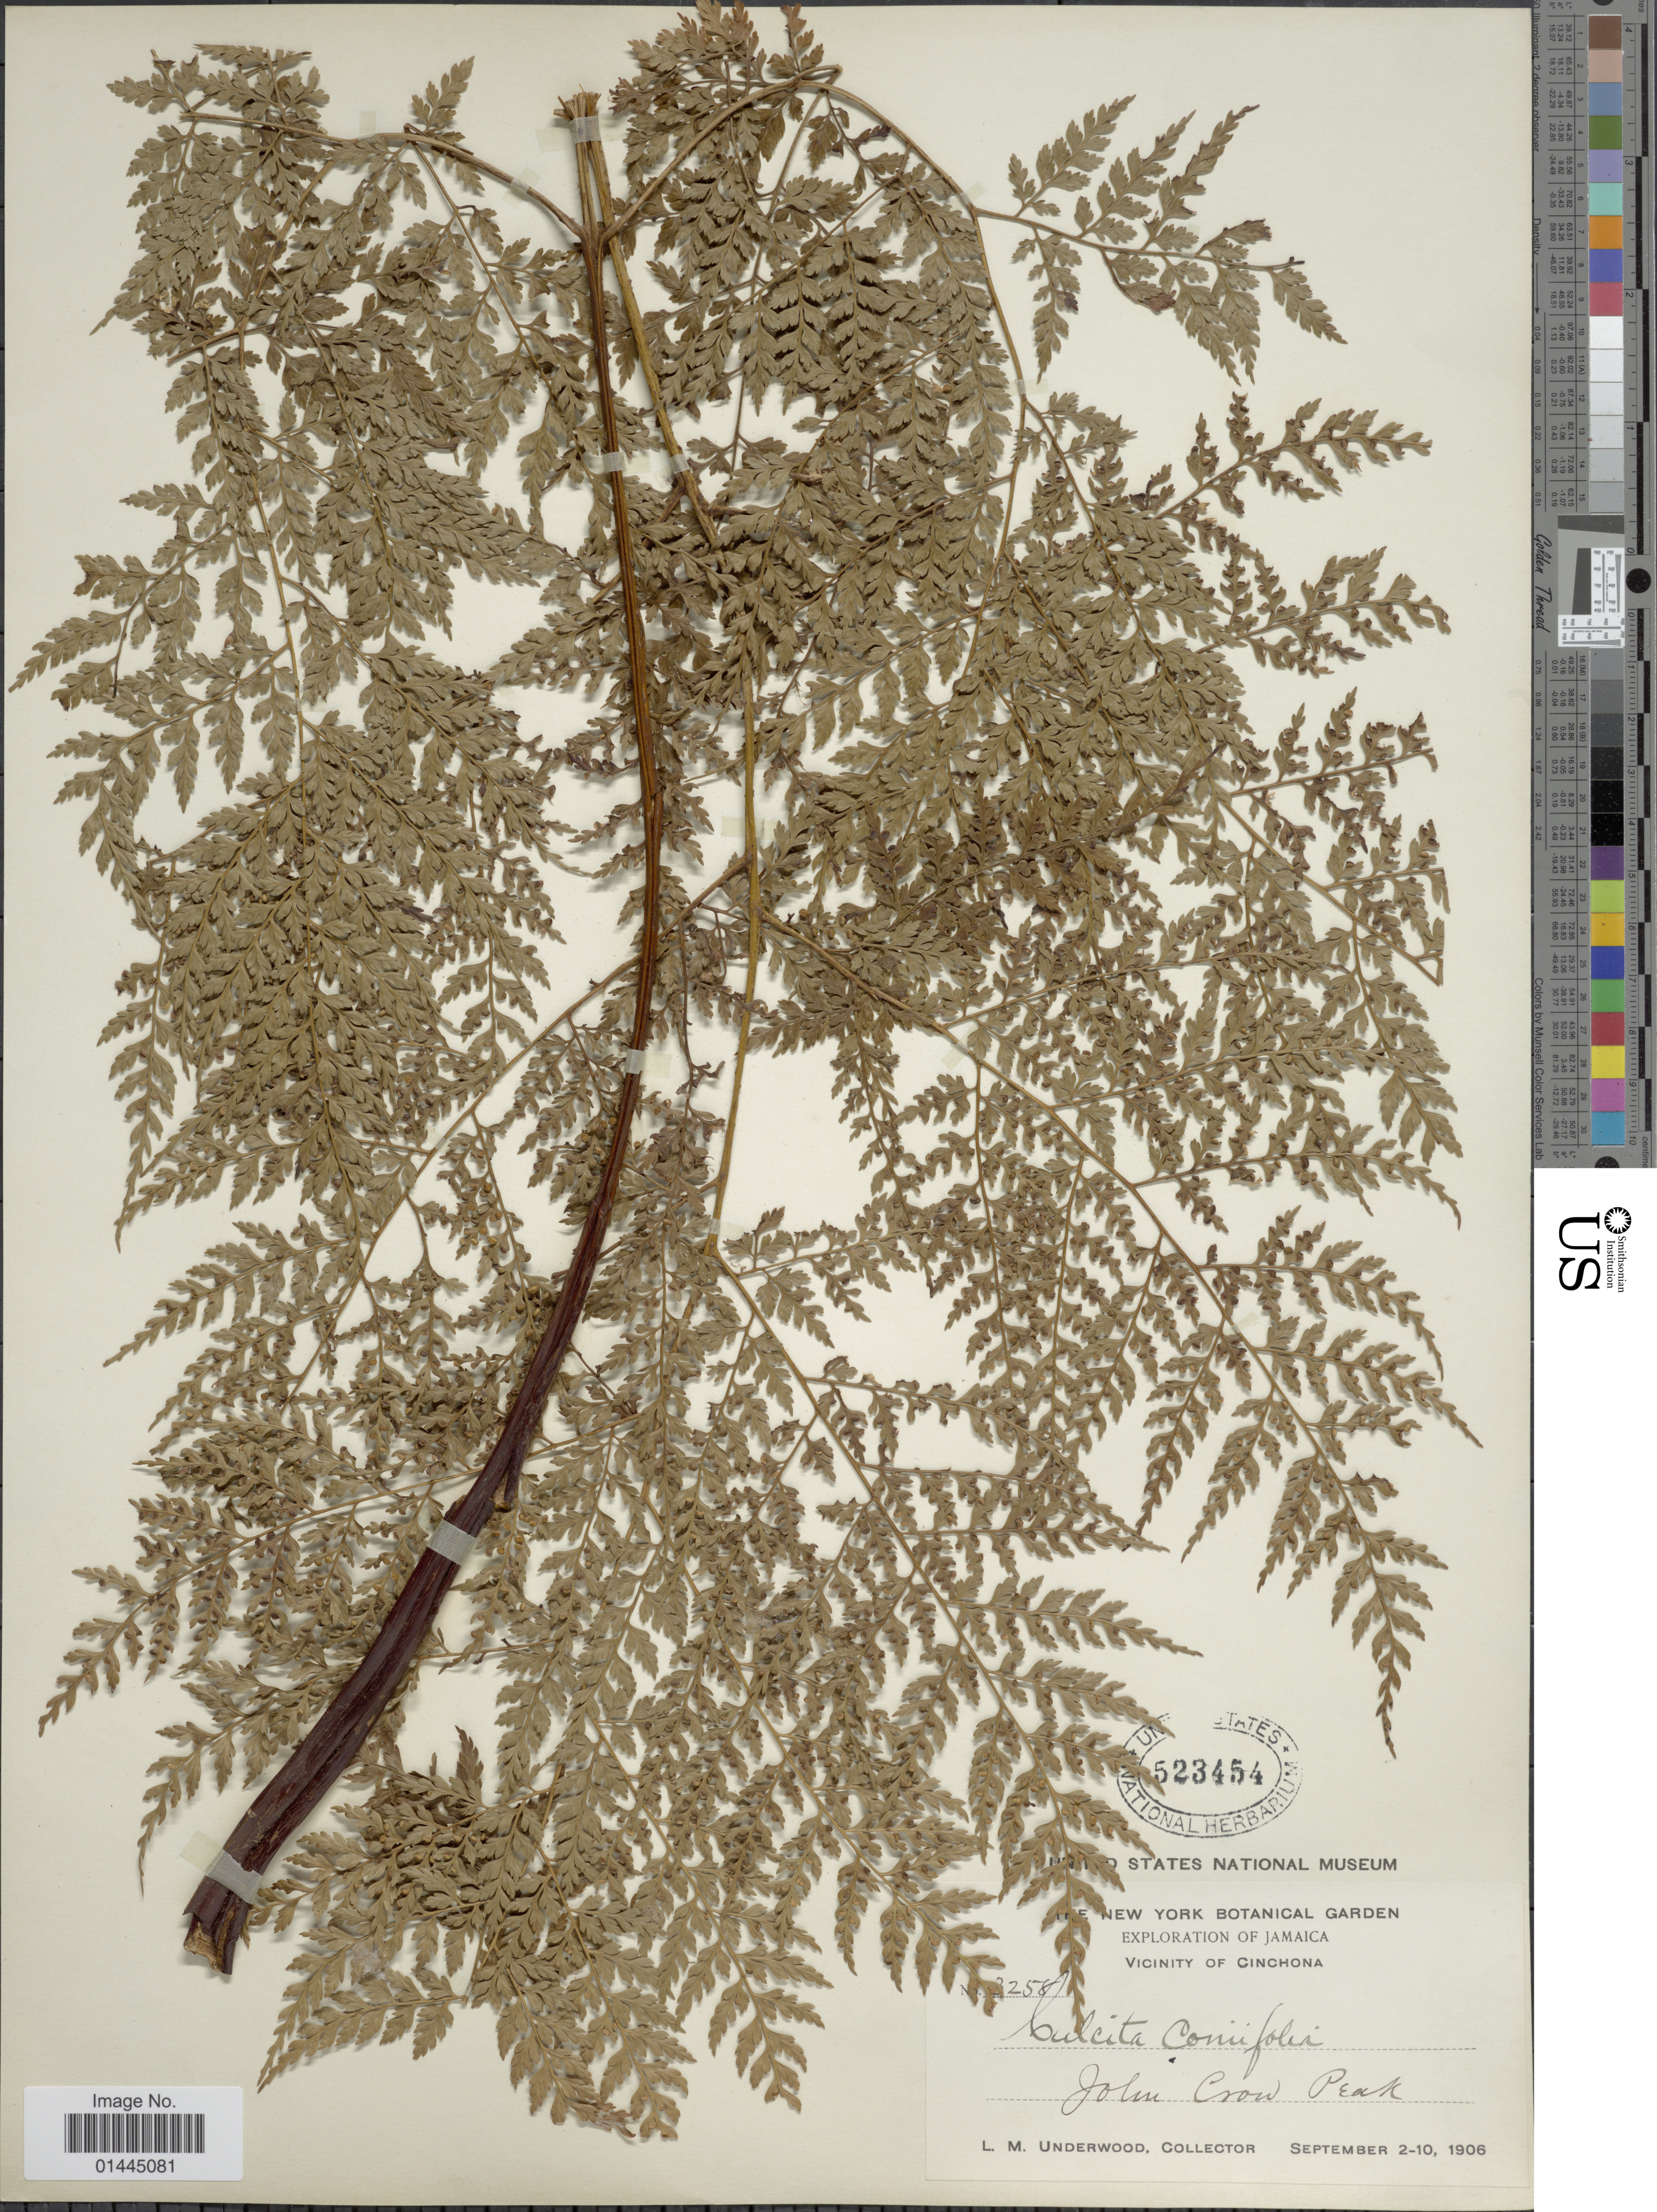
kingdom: Plantae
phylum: Tracheophyta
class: Polypodiopsida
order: Cyatheales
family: Culcitaceae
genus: Culcita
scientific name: Culcita coniifolia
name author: (Hook.) Maxon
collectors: L. M. Underwood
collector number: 3258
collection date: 1906-09-02/1906-09-10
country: Jamaica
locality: Vicinity of Cinchona, John Crow Peak.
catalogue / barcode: US 523454